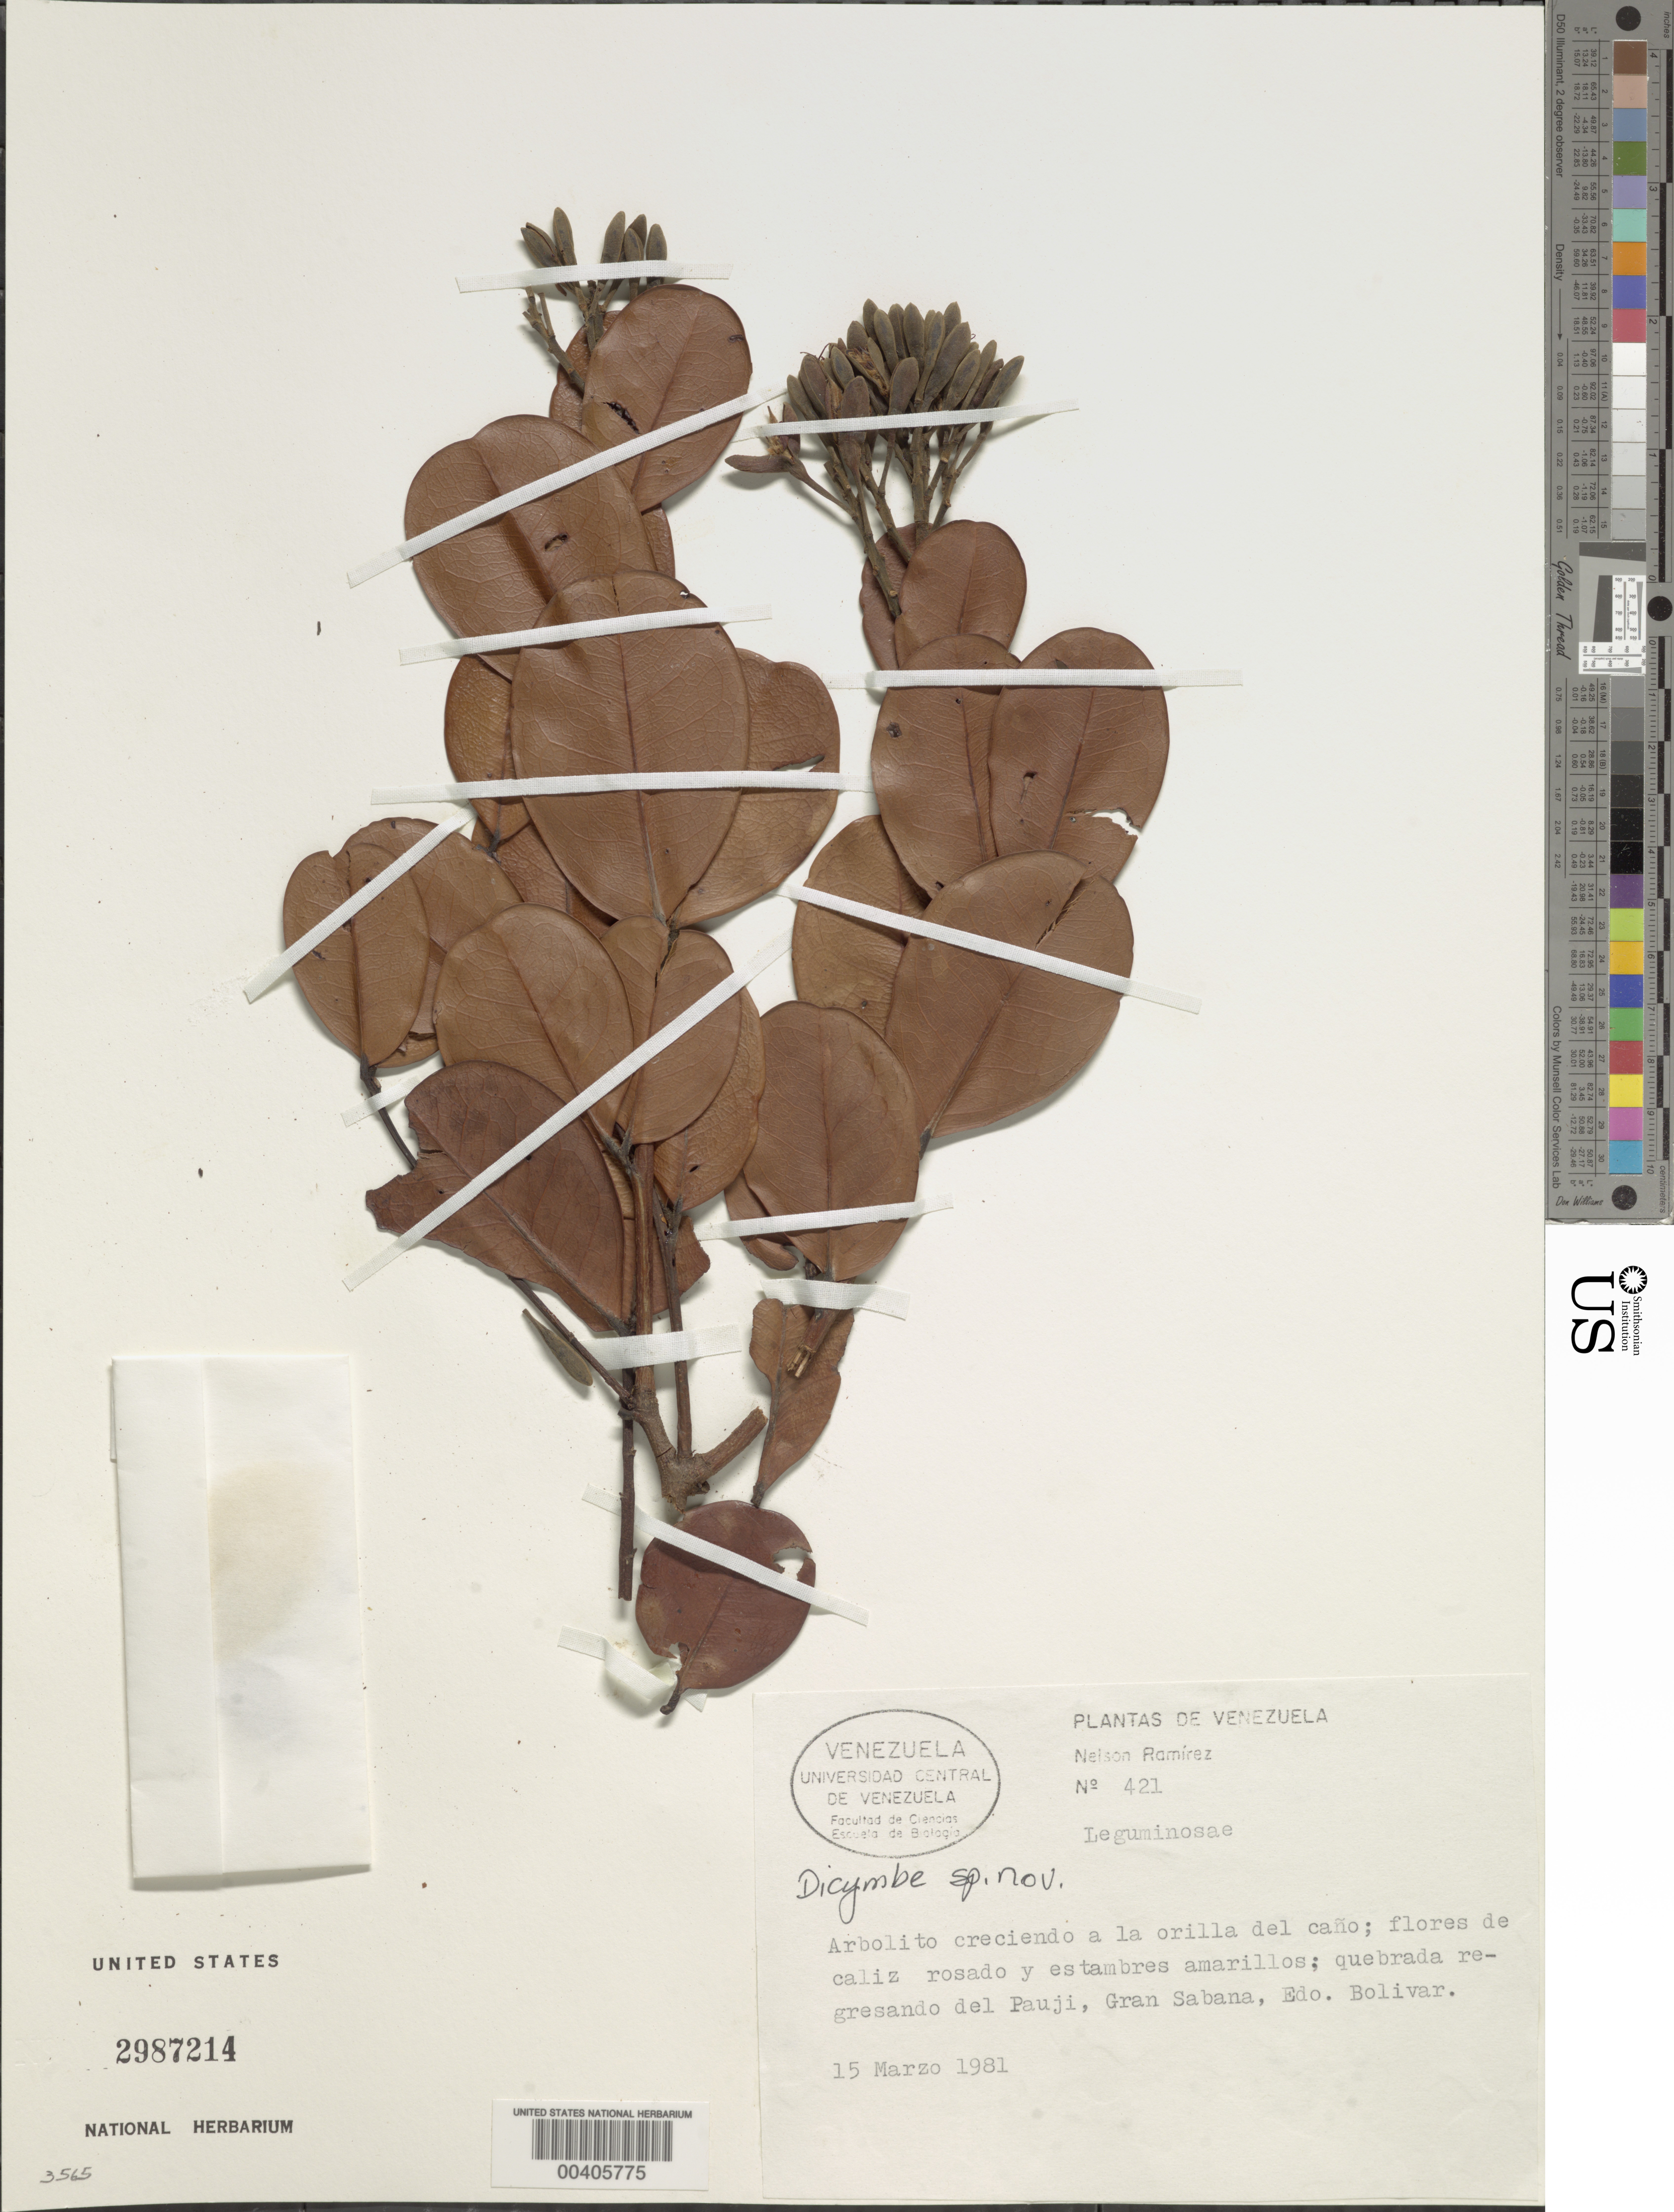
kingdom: Plantae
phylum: Tracheophyta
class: Magnoliopsida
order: Fabales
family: Fabaceae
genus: Dicymbe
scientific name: Dicymbe sp.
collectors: N. Ramírez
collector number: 421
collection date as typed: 15 Mar 1981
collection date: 1981-03-15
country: Venezuela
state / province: Bolivar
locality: Gran sabana, quebrada regresando del pauji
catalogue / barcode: US 2987214